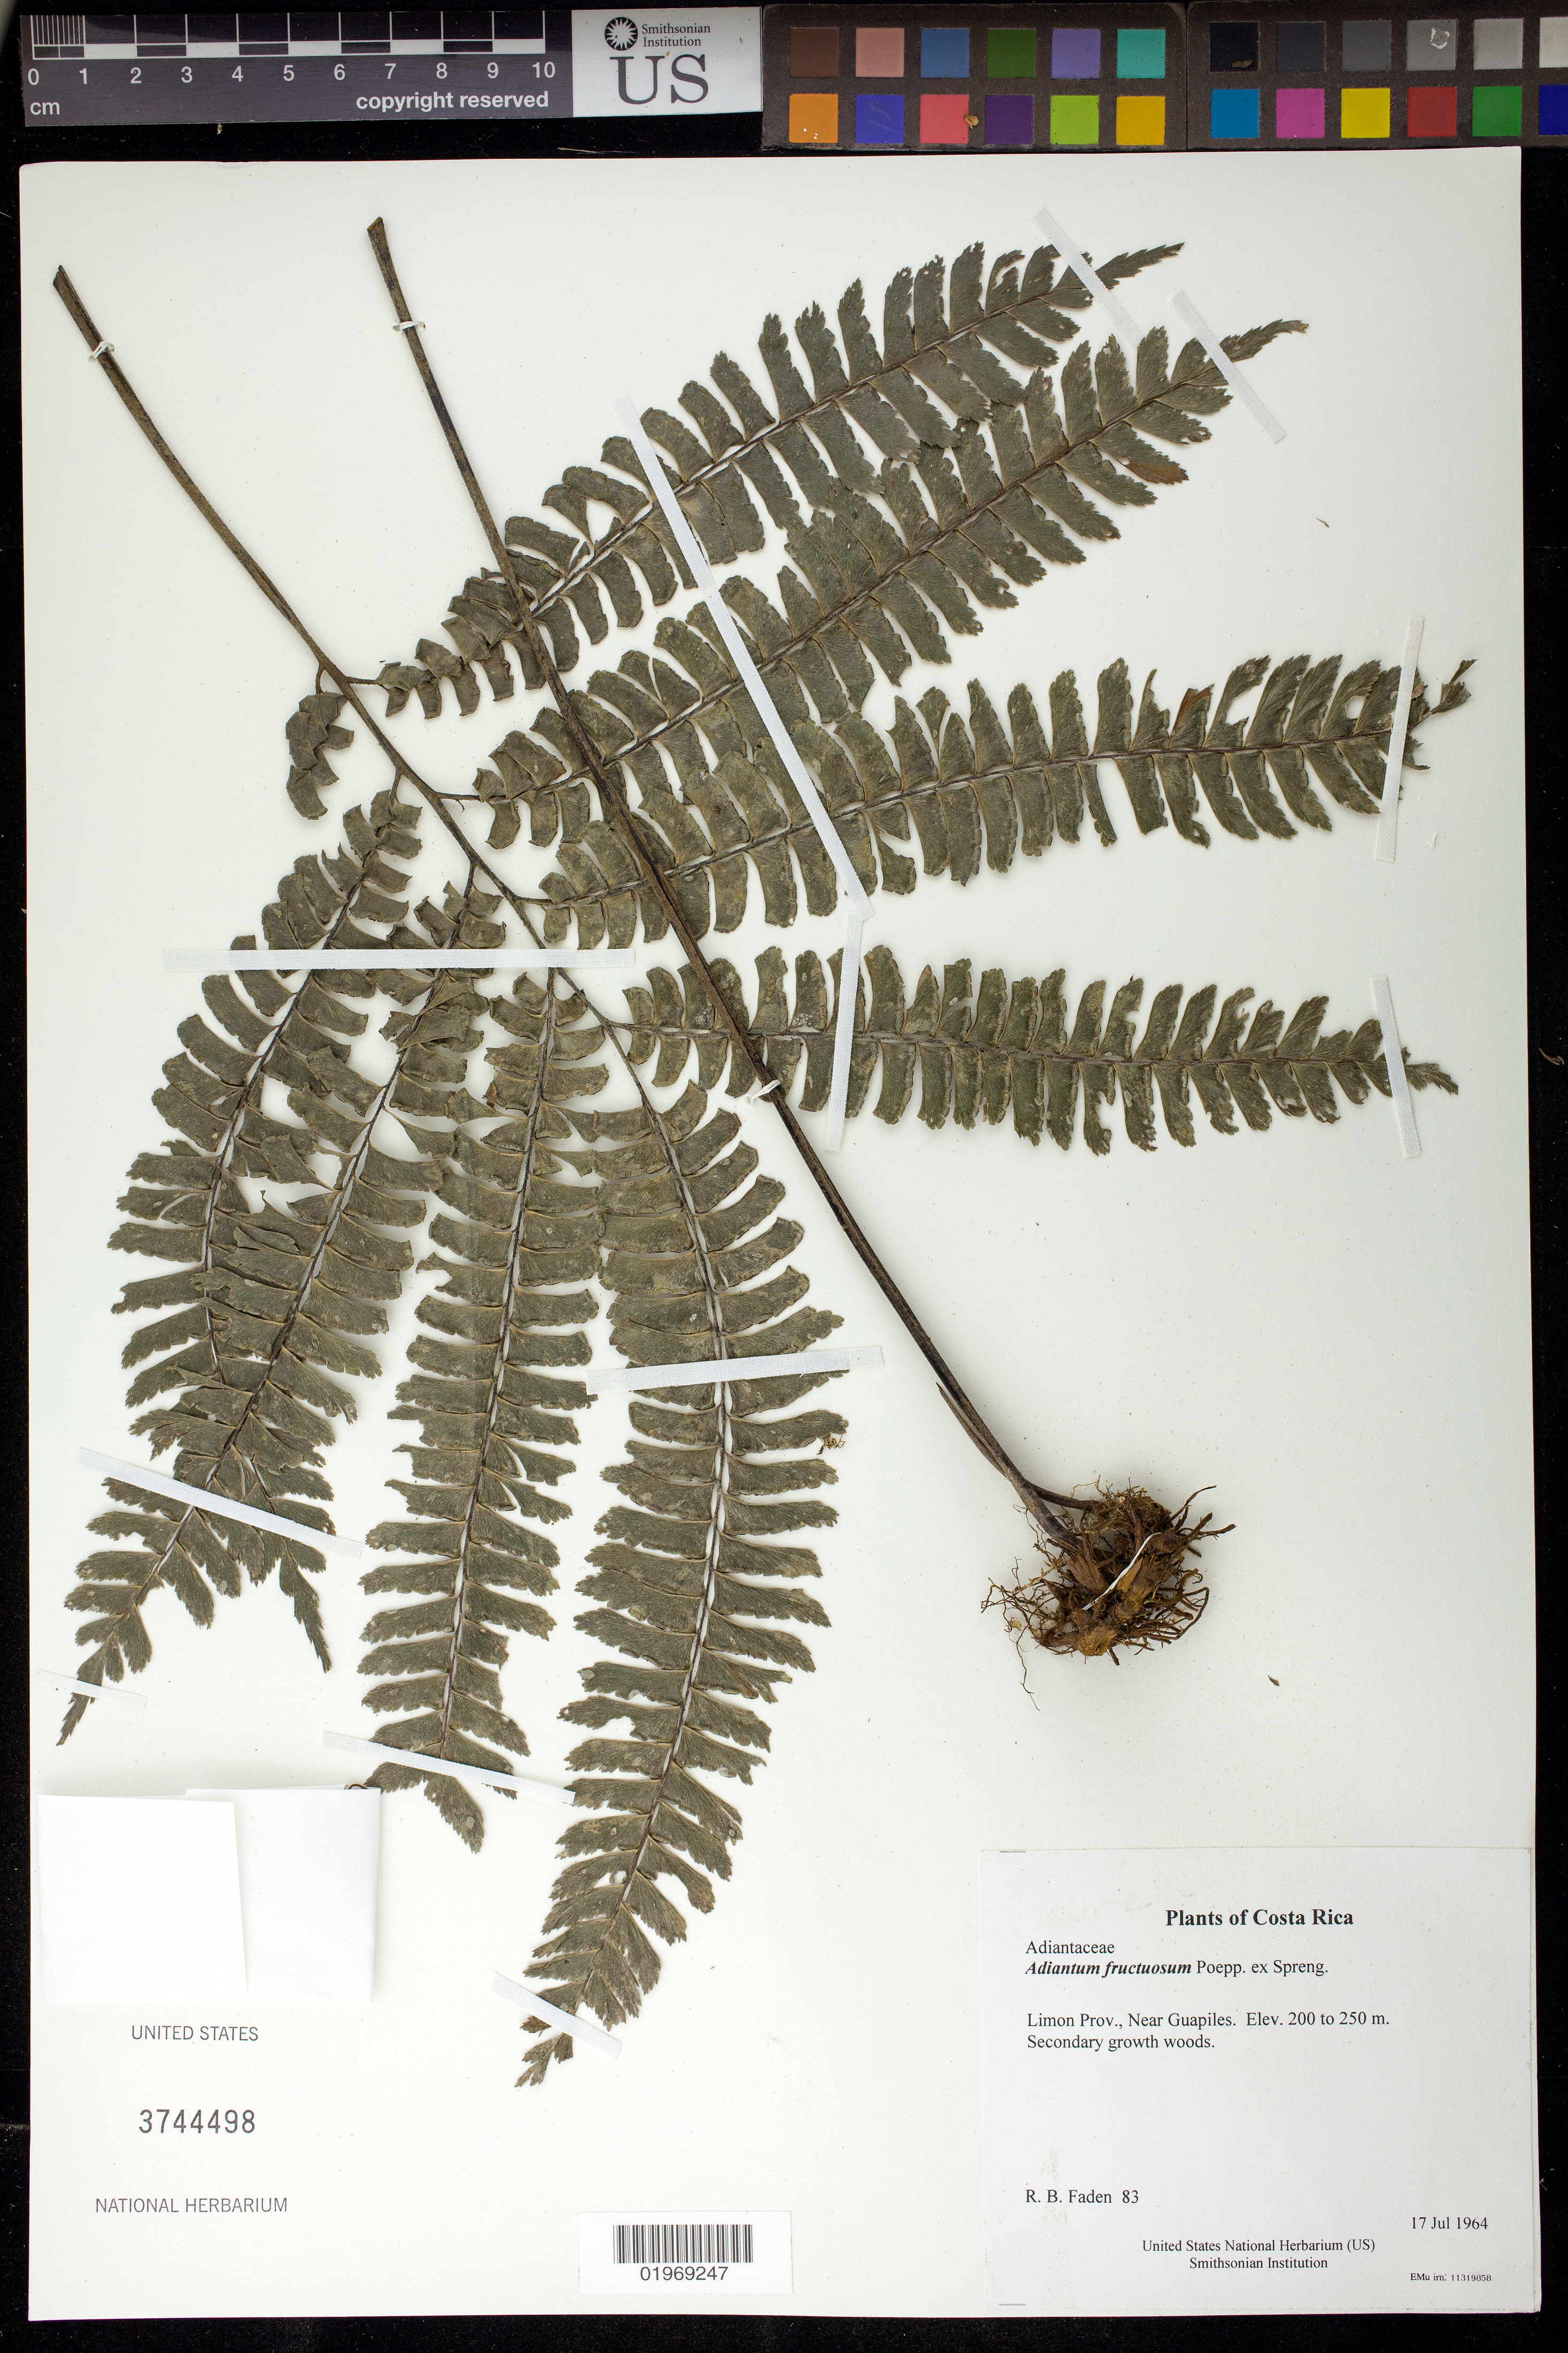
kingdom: Plantae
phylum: Tracheophyta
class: Polypodiopsida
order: Polypodiales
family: Pteridaceae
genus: Adiantum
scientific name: Adiantum fructuosum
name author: Poepp. ex Spreng.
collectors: R. B. Faden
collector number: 83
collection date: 1964-07-17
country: Costa Rica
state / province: Limon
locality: Near Guapiles.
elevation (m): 200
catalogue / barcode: US 3744498